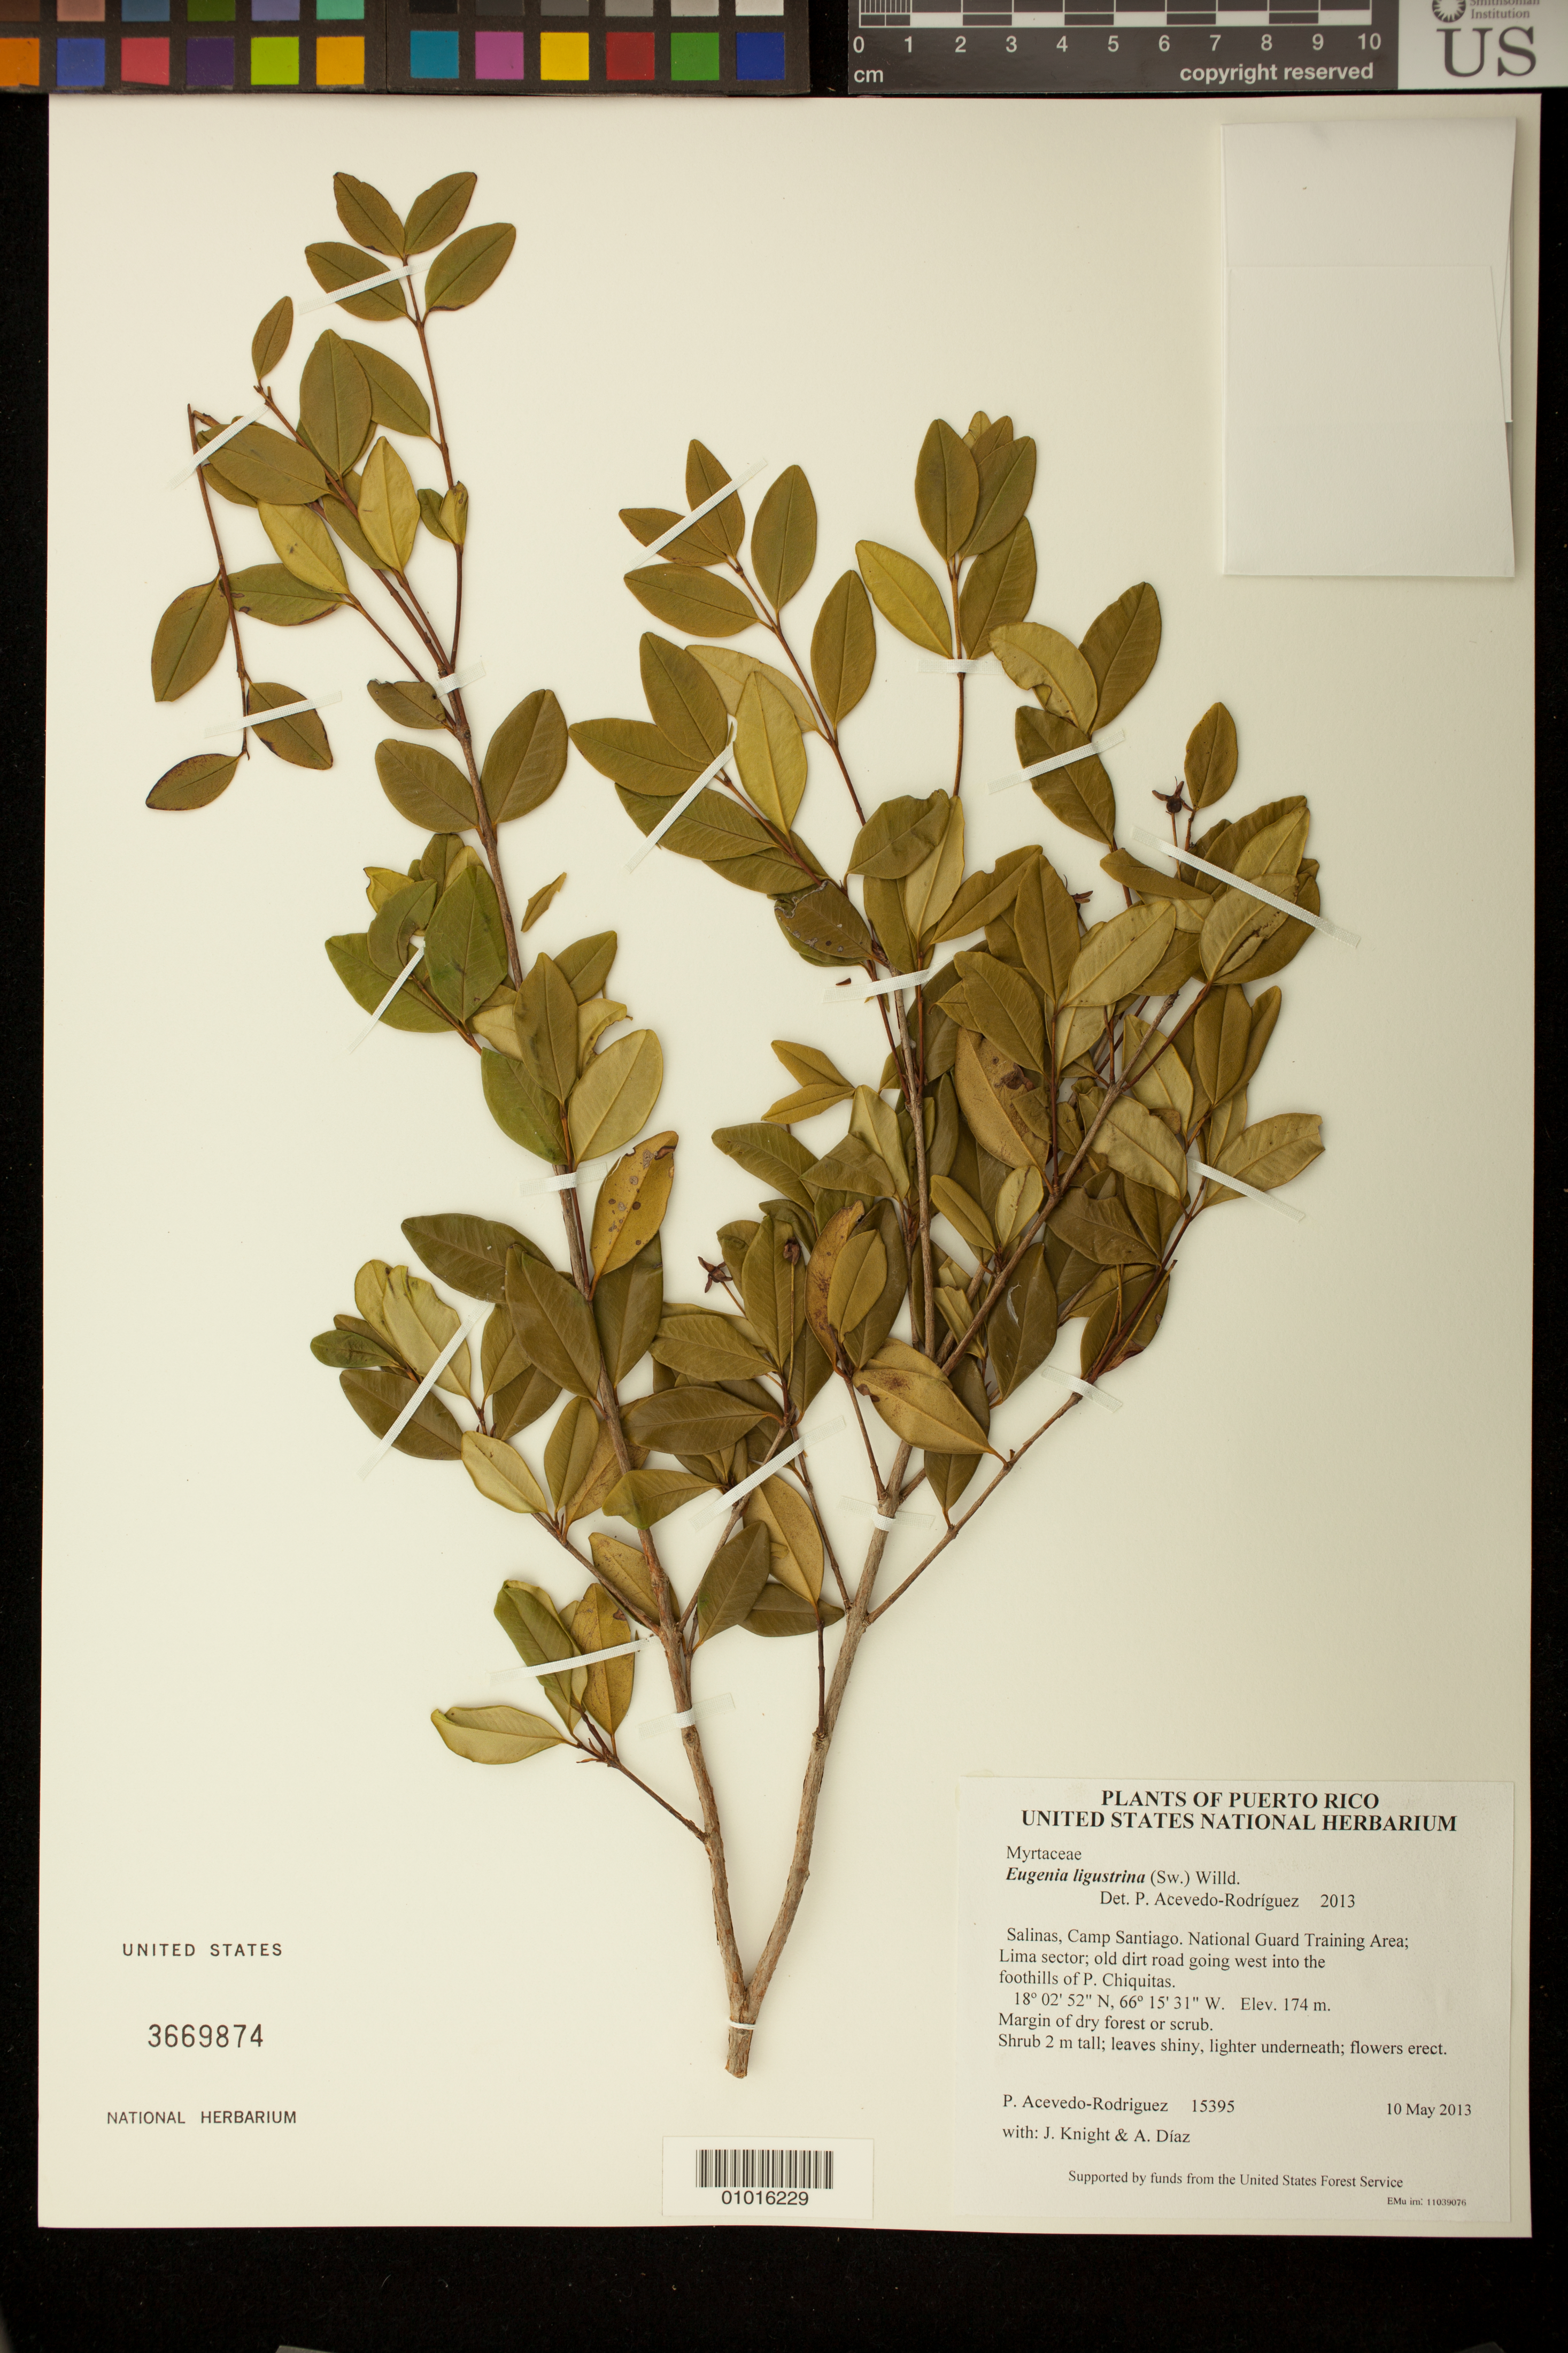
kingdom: Plantae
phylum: Tracheophyta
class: Magnoliopsida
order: Myrtales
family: Myrtaceae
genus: Eugenia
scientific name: Eugenia ligustrina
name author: (Sw.) Willd.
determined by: Acevedo-Rodríguez, P., (BOT), Smithsonian Institution - National Museum of Natural History (UNITED STATES)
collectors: P. Acevedo-Rodr., J. Knight & A. Díaz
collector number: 15395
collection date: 2013-05-10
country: Puerto Rico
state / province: Salinas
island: Puerto Rico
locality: Camp Santiago. National Guard Training Area; Lima sector; old dirt road going west into the foothills of P. Chiquitas.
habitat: Margin of dry forest or scrub.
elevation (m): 174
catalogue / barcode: US 3669874